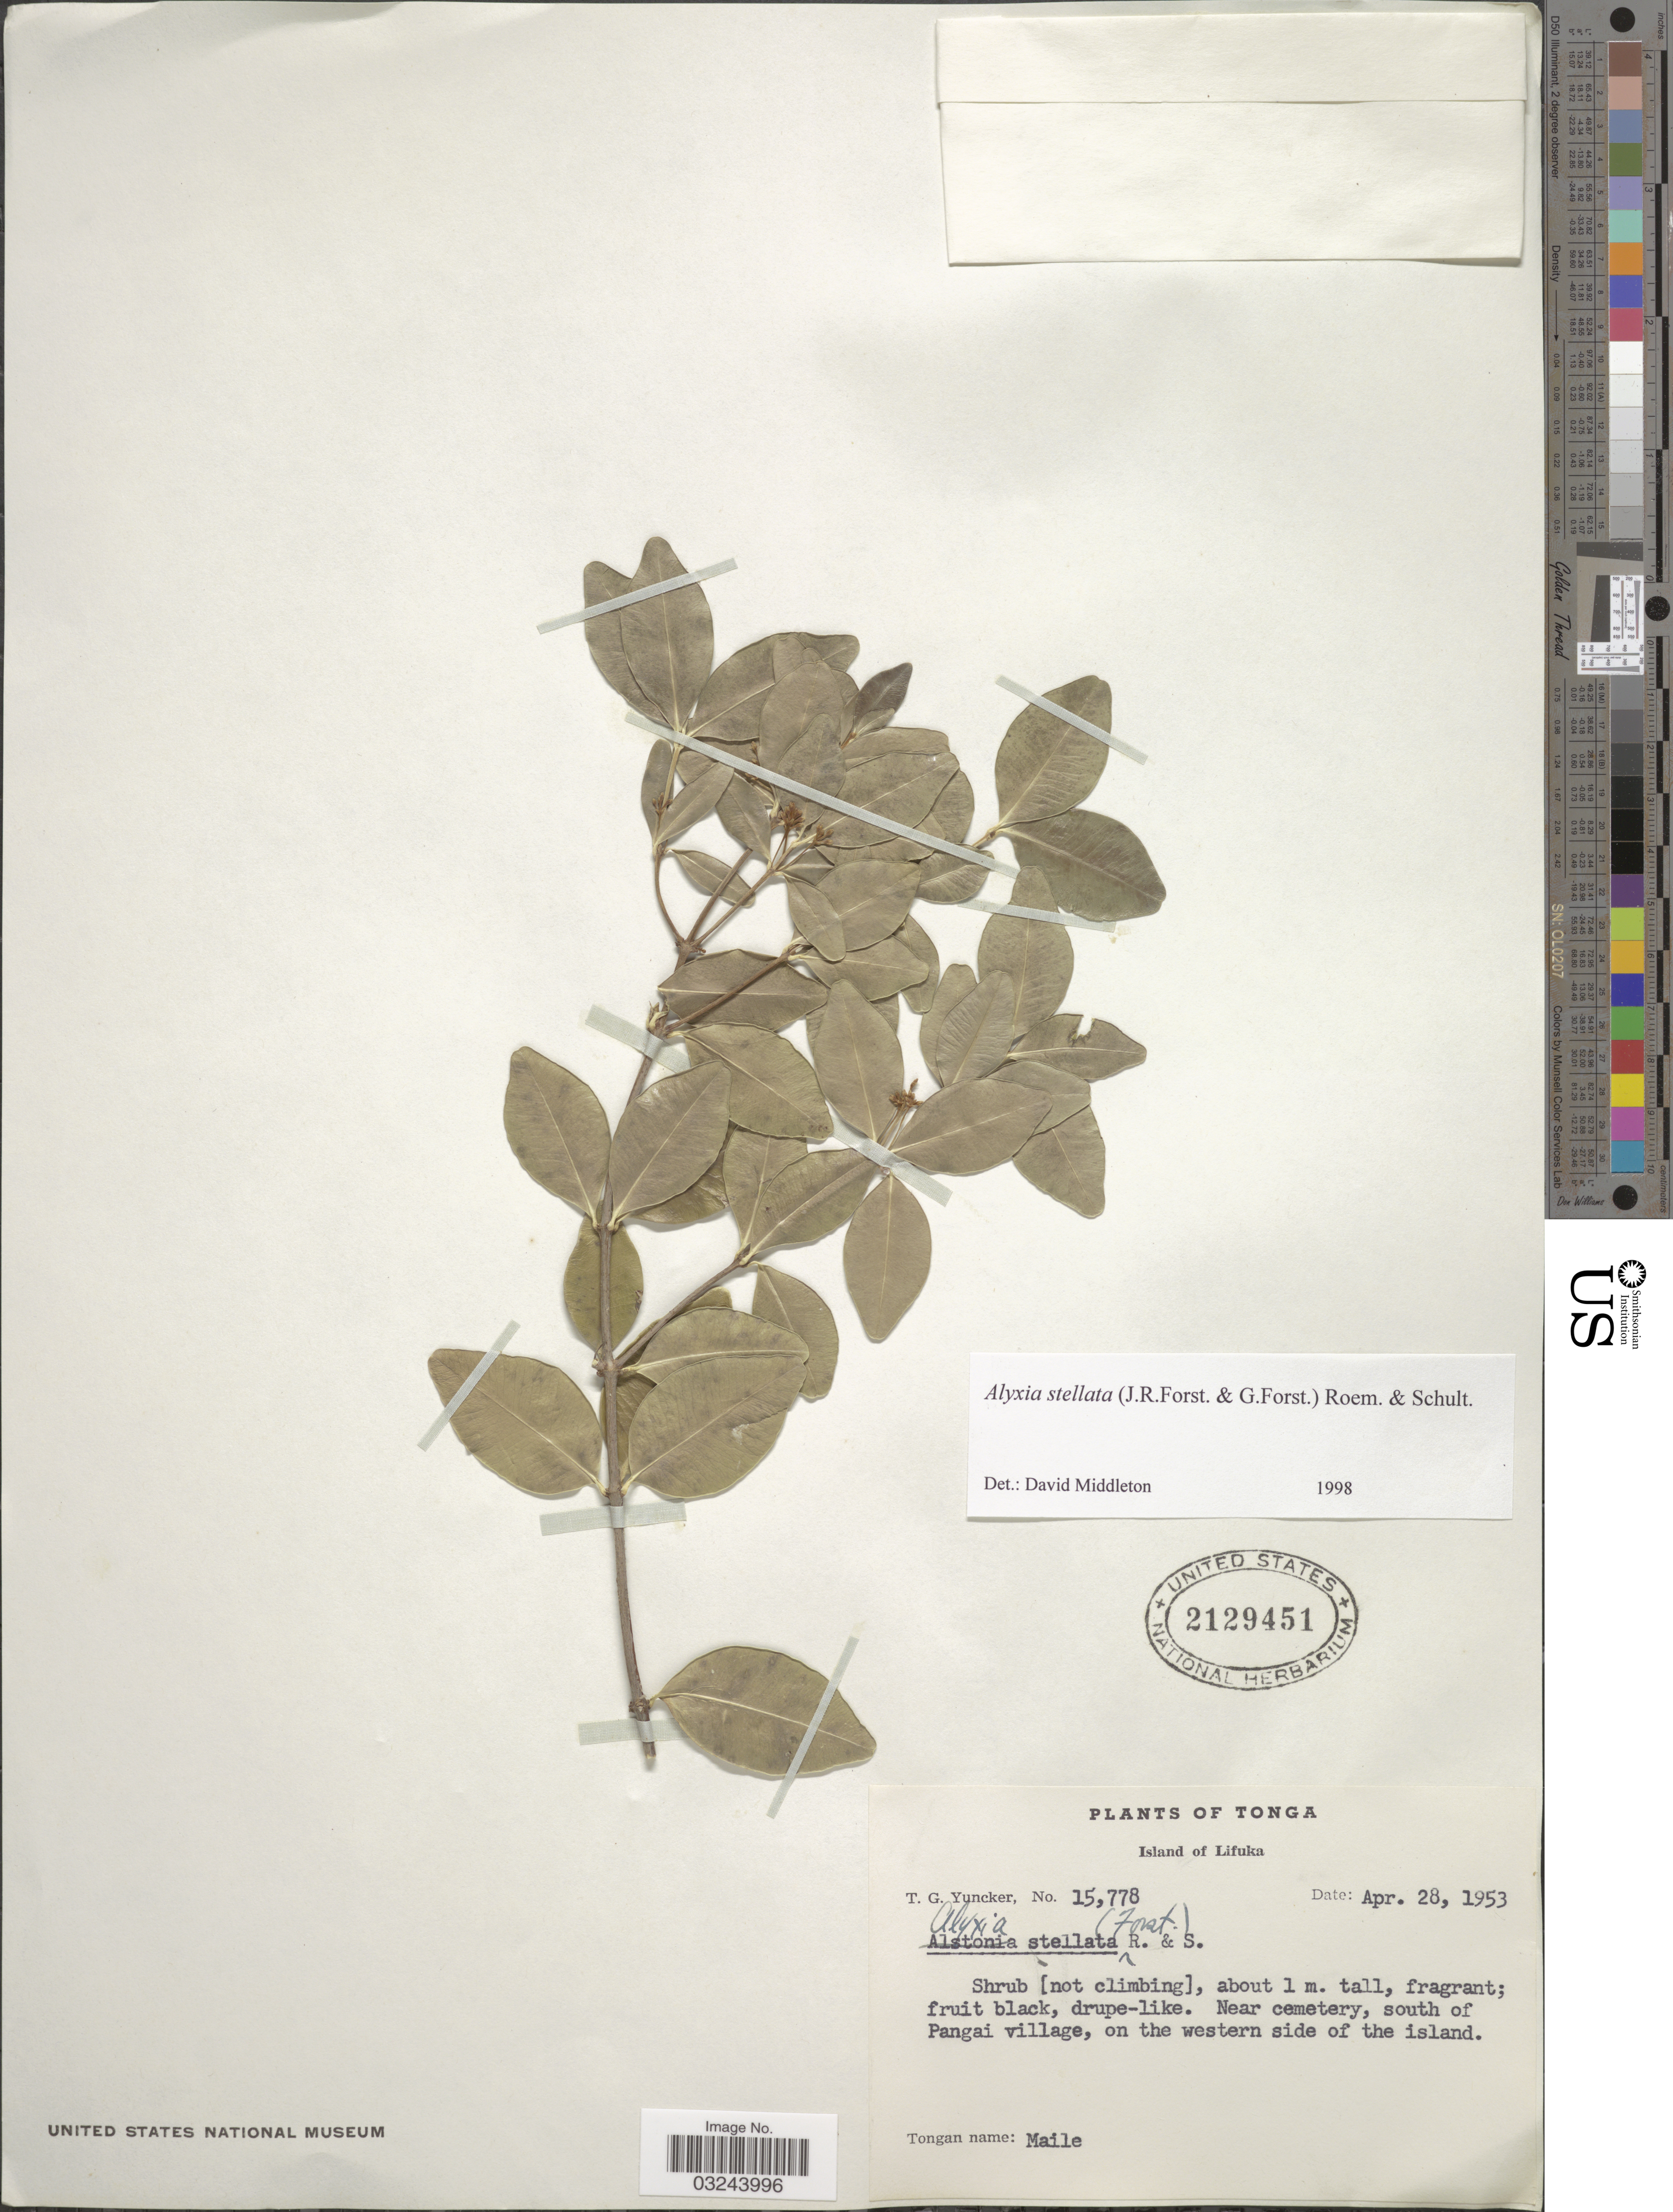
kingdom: Plantae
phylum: Tracheophyta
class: Magnoliopsida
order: Gentianales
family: Apocynaceae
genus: Alyxia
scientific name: Alyxia stellata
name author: (J.R. Forst. & G. Forst.) Roem. & Schult.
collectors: T. G. Yuncker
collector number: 15778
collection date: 1953-04-28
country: Tonga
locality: Island of Lifuka. Near cemetery, south of Pangai village, on the western side of the island.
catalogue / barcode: US 2129451